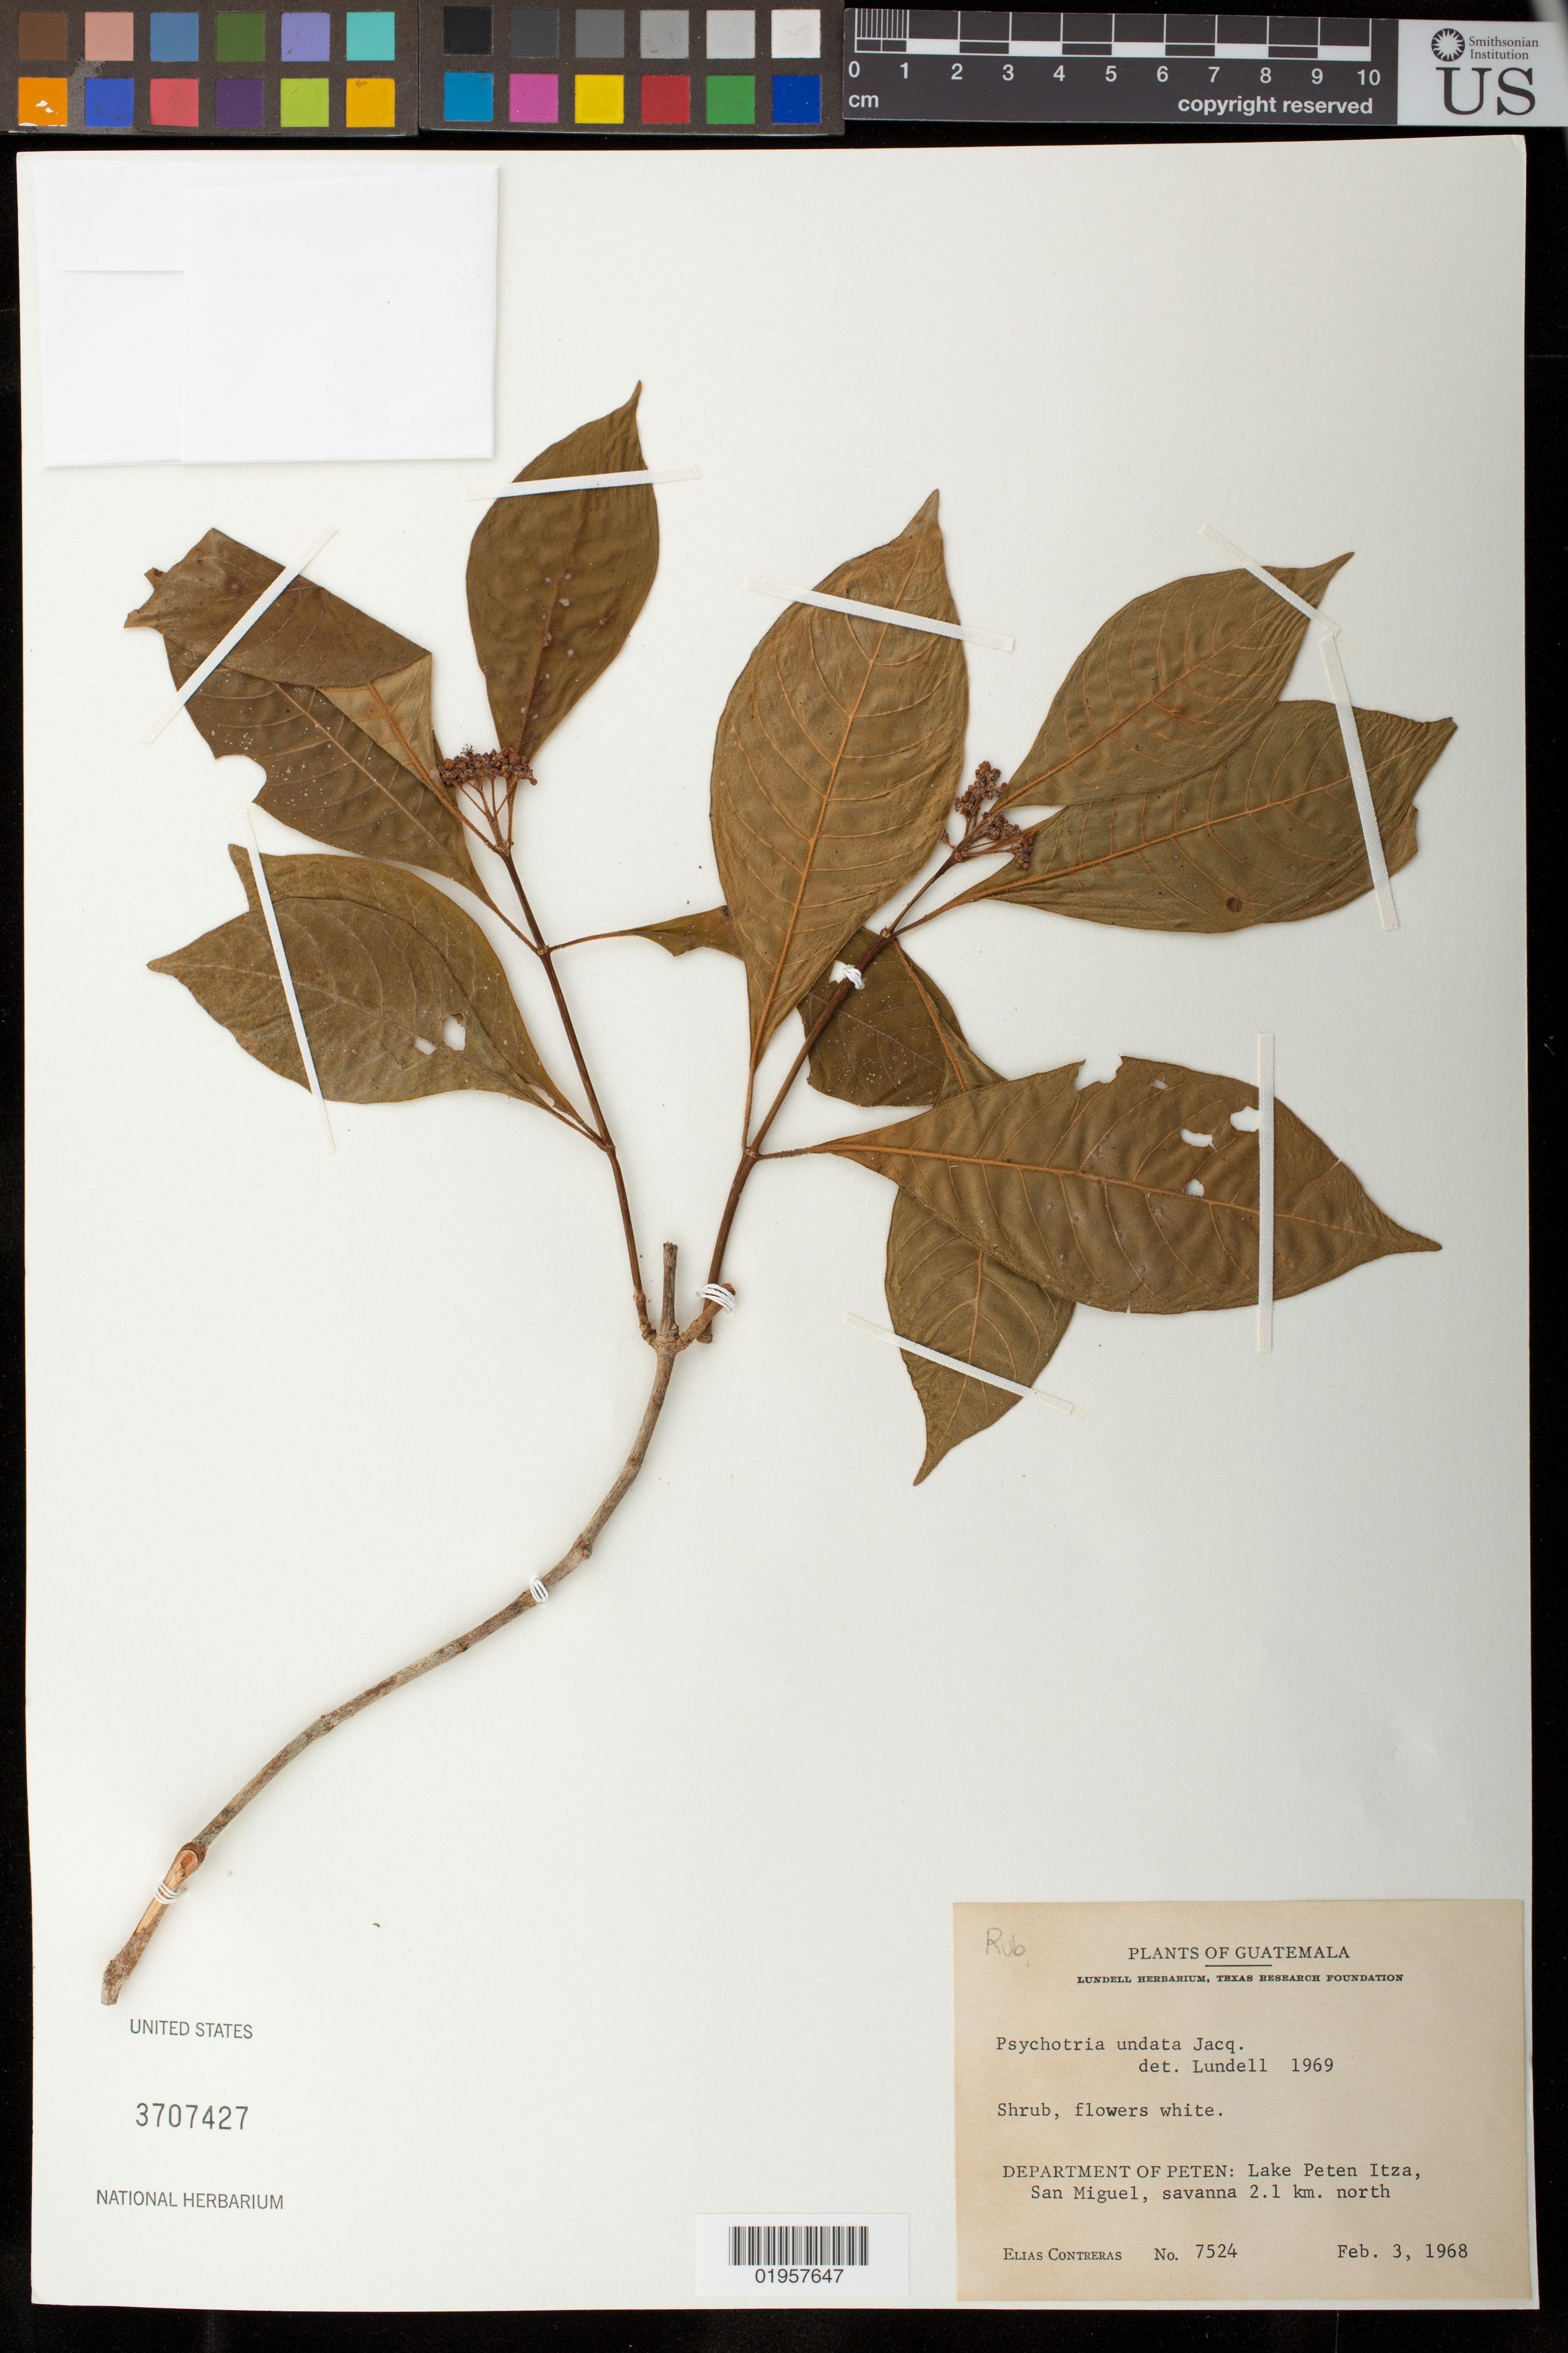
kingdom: Plantae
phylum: Tracheophyta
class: Magnoliopsida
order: Gentianales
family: Rubiaceae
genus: Psychotria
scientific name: Psychotria undata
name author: Jacq.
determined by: Lundell, C. L.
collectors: E. Contreras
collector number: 7524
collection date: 1968-02-03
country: Guatemala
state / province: El Petén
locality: Lake Peten Itza, San Miguel, savanna 2.1 km north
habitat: Savanna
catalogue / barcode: US 3707427